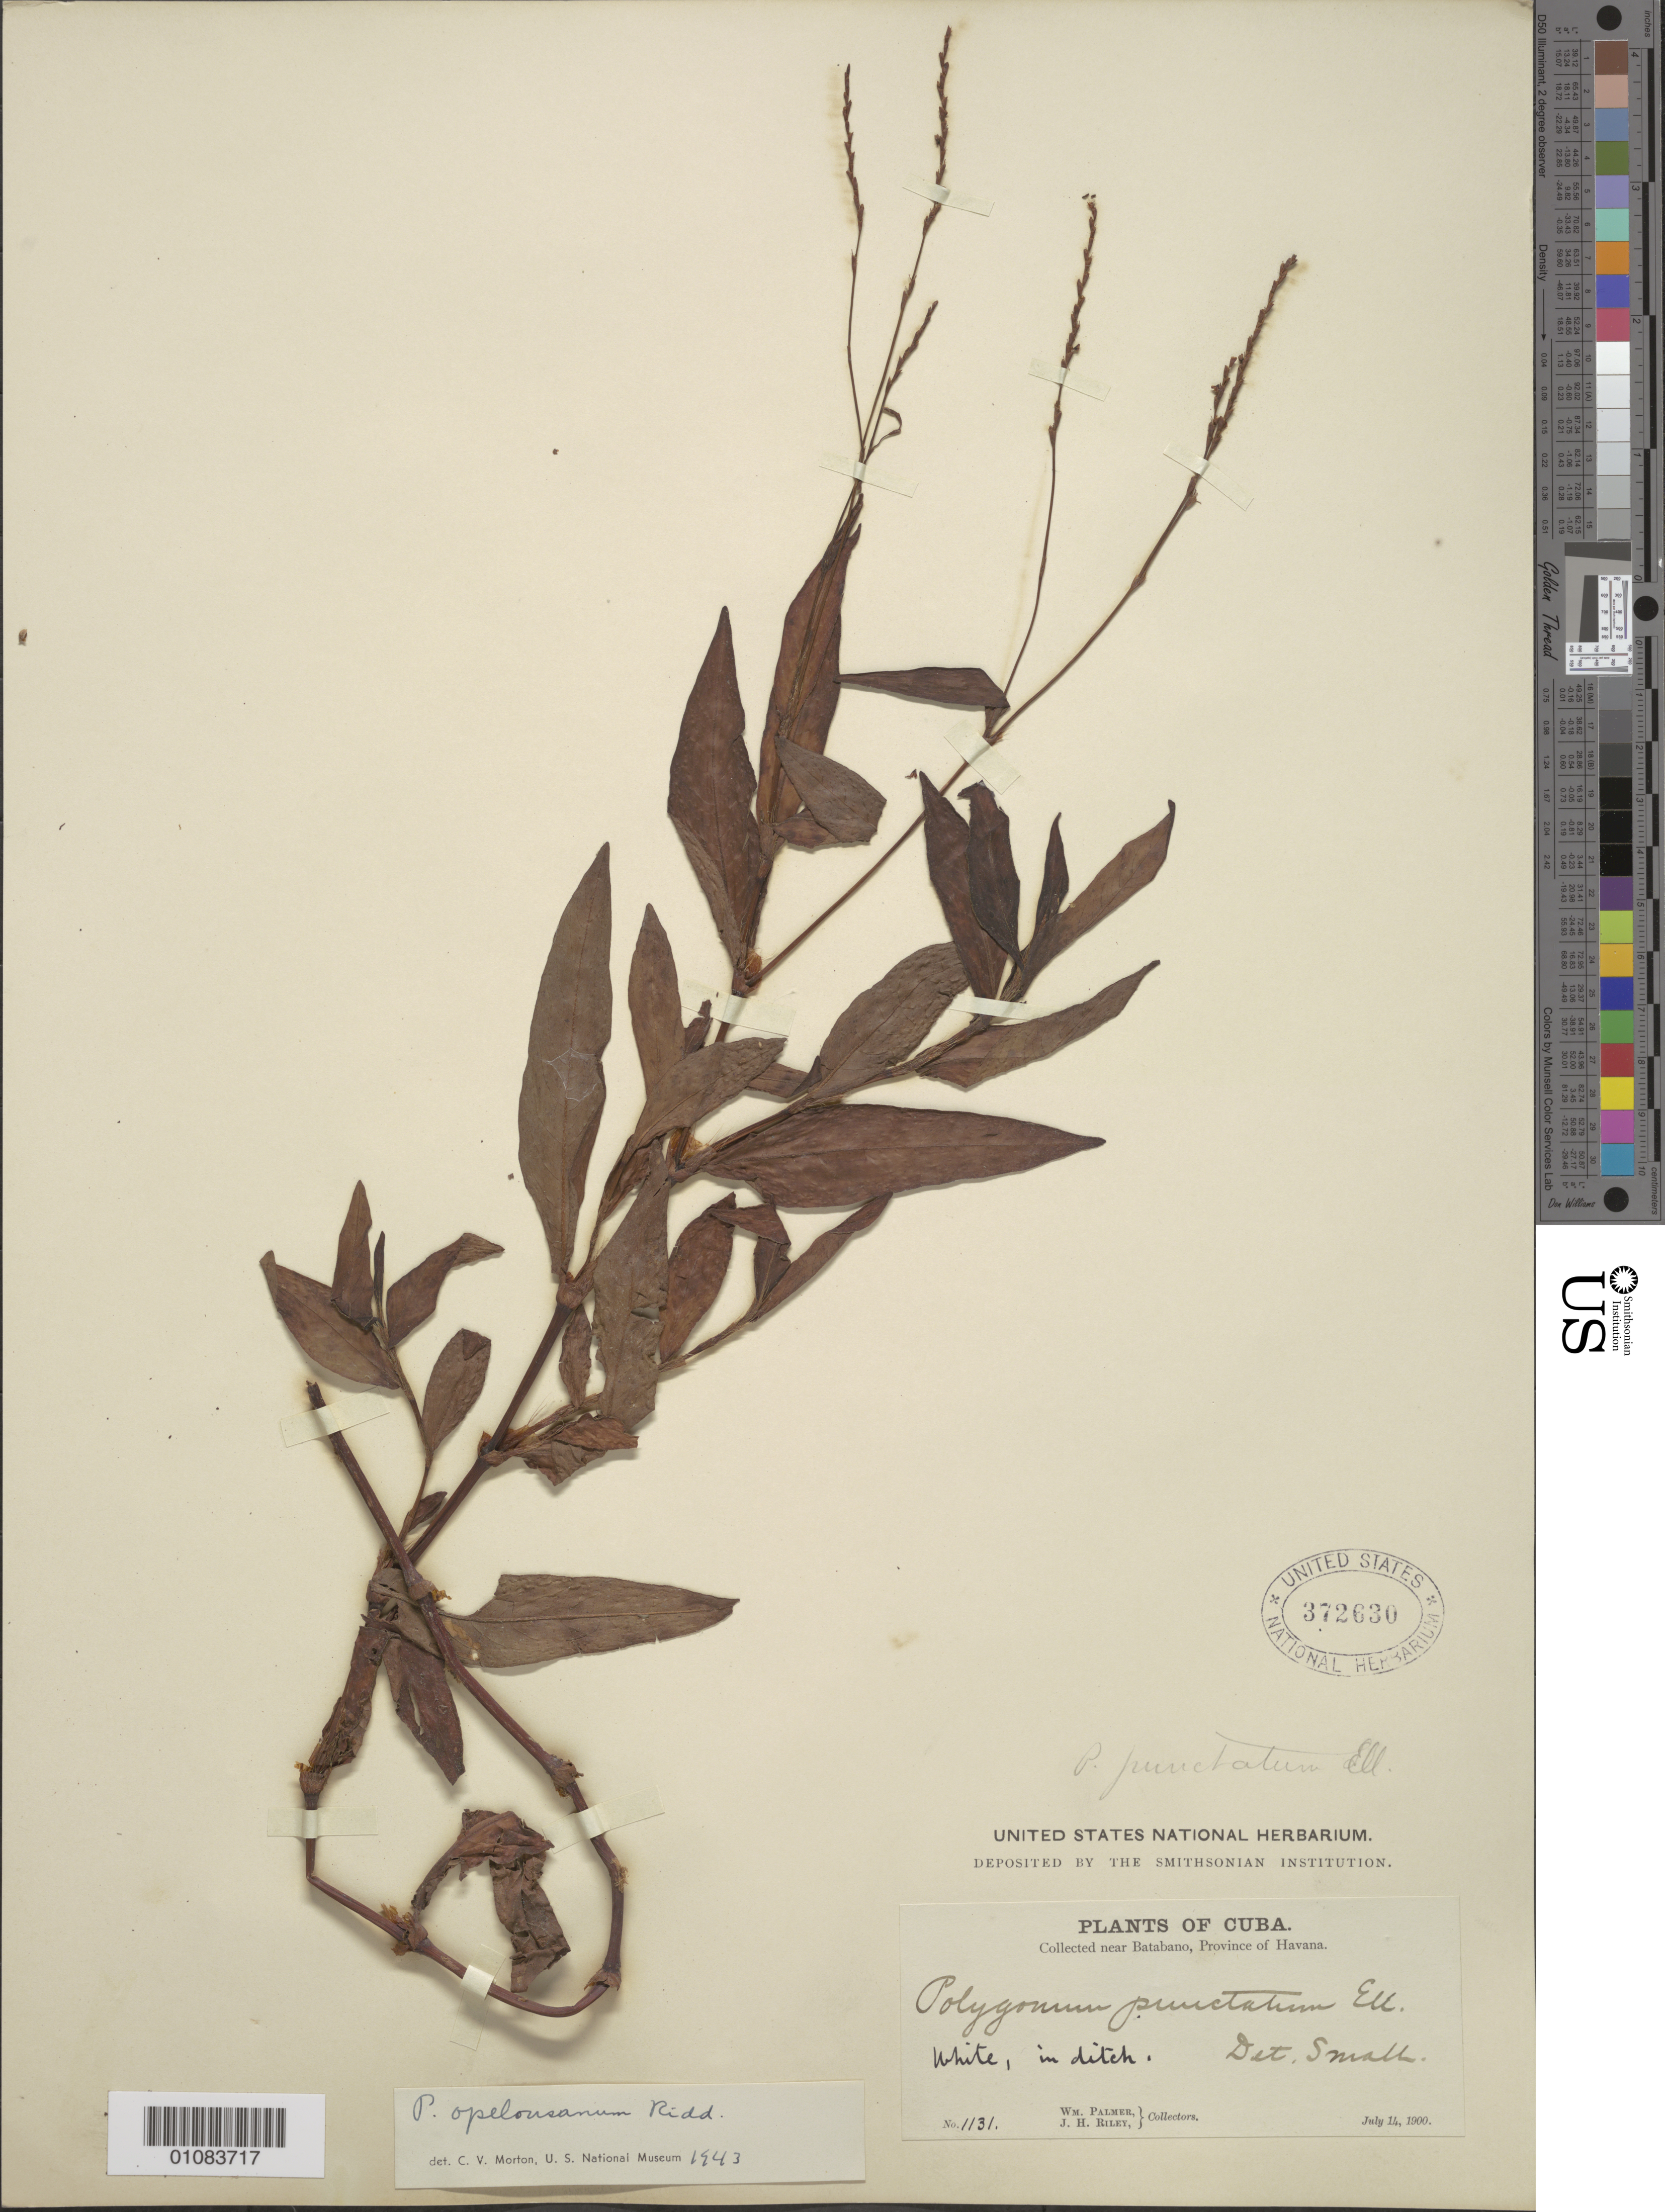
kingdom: Plantae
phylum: Tracheophyta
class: Magnoliopsida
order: Caryophyllales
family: Polygonaceae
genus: Polygonum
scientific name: Polygonum opelousanum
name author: Riddell ex Small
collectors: W. Palmer & J. H. Riley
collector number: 1131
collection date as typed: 14 Jul 1900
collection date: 1900-07-14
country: Cuba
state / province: La Habana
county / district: Batabanó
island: Cuba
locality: Province of Havana, near Batabano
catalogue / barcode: US 372630